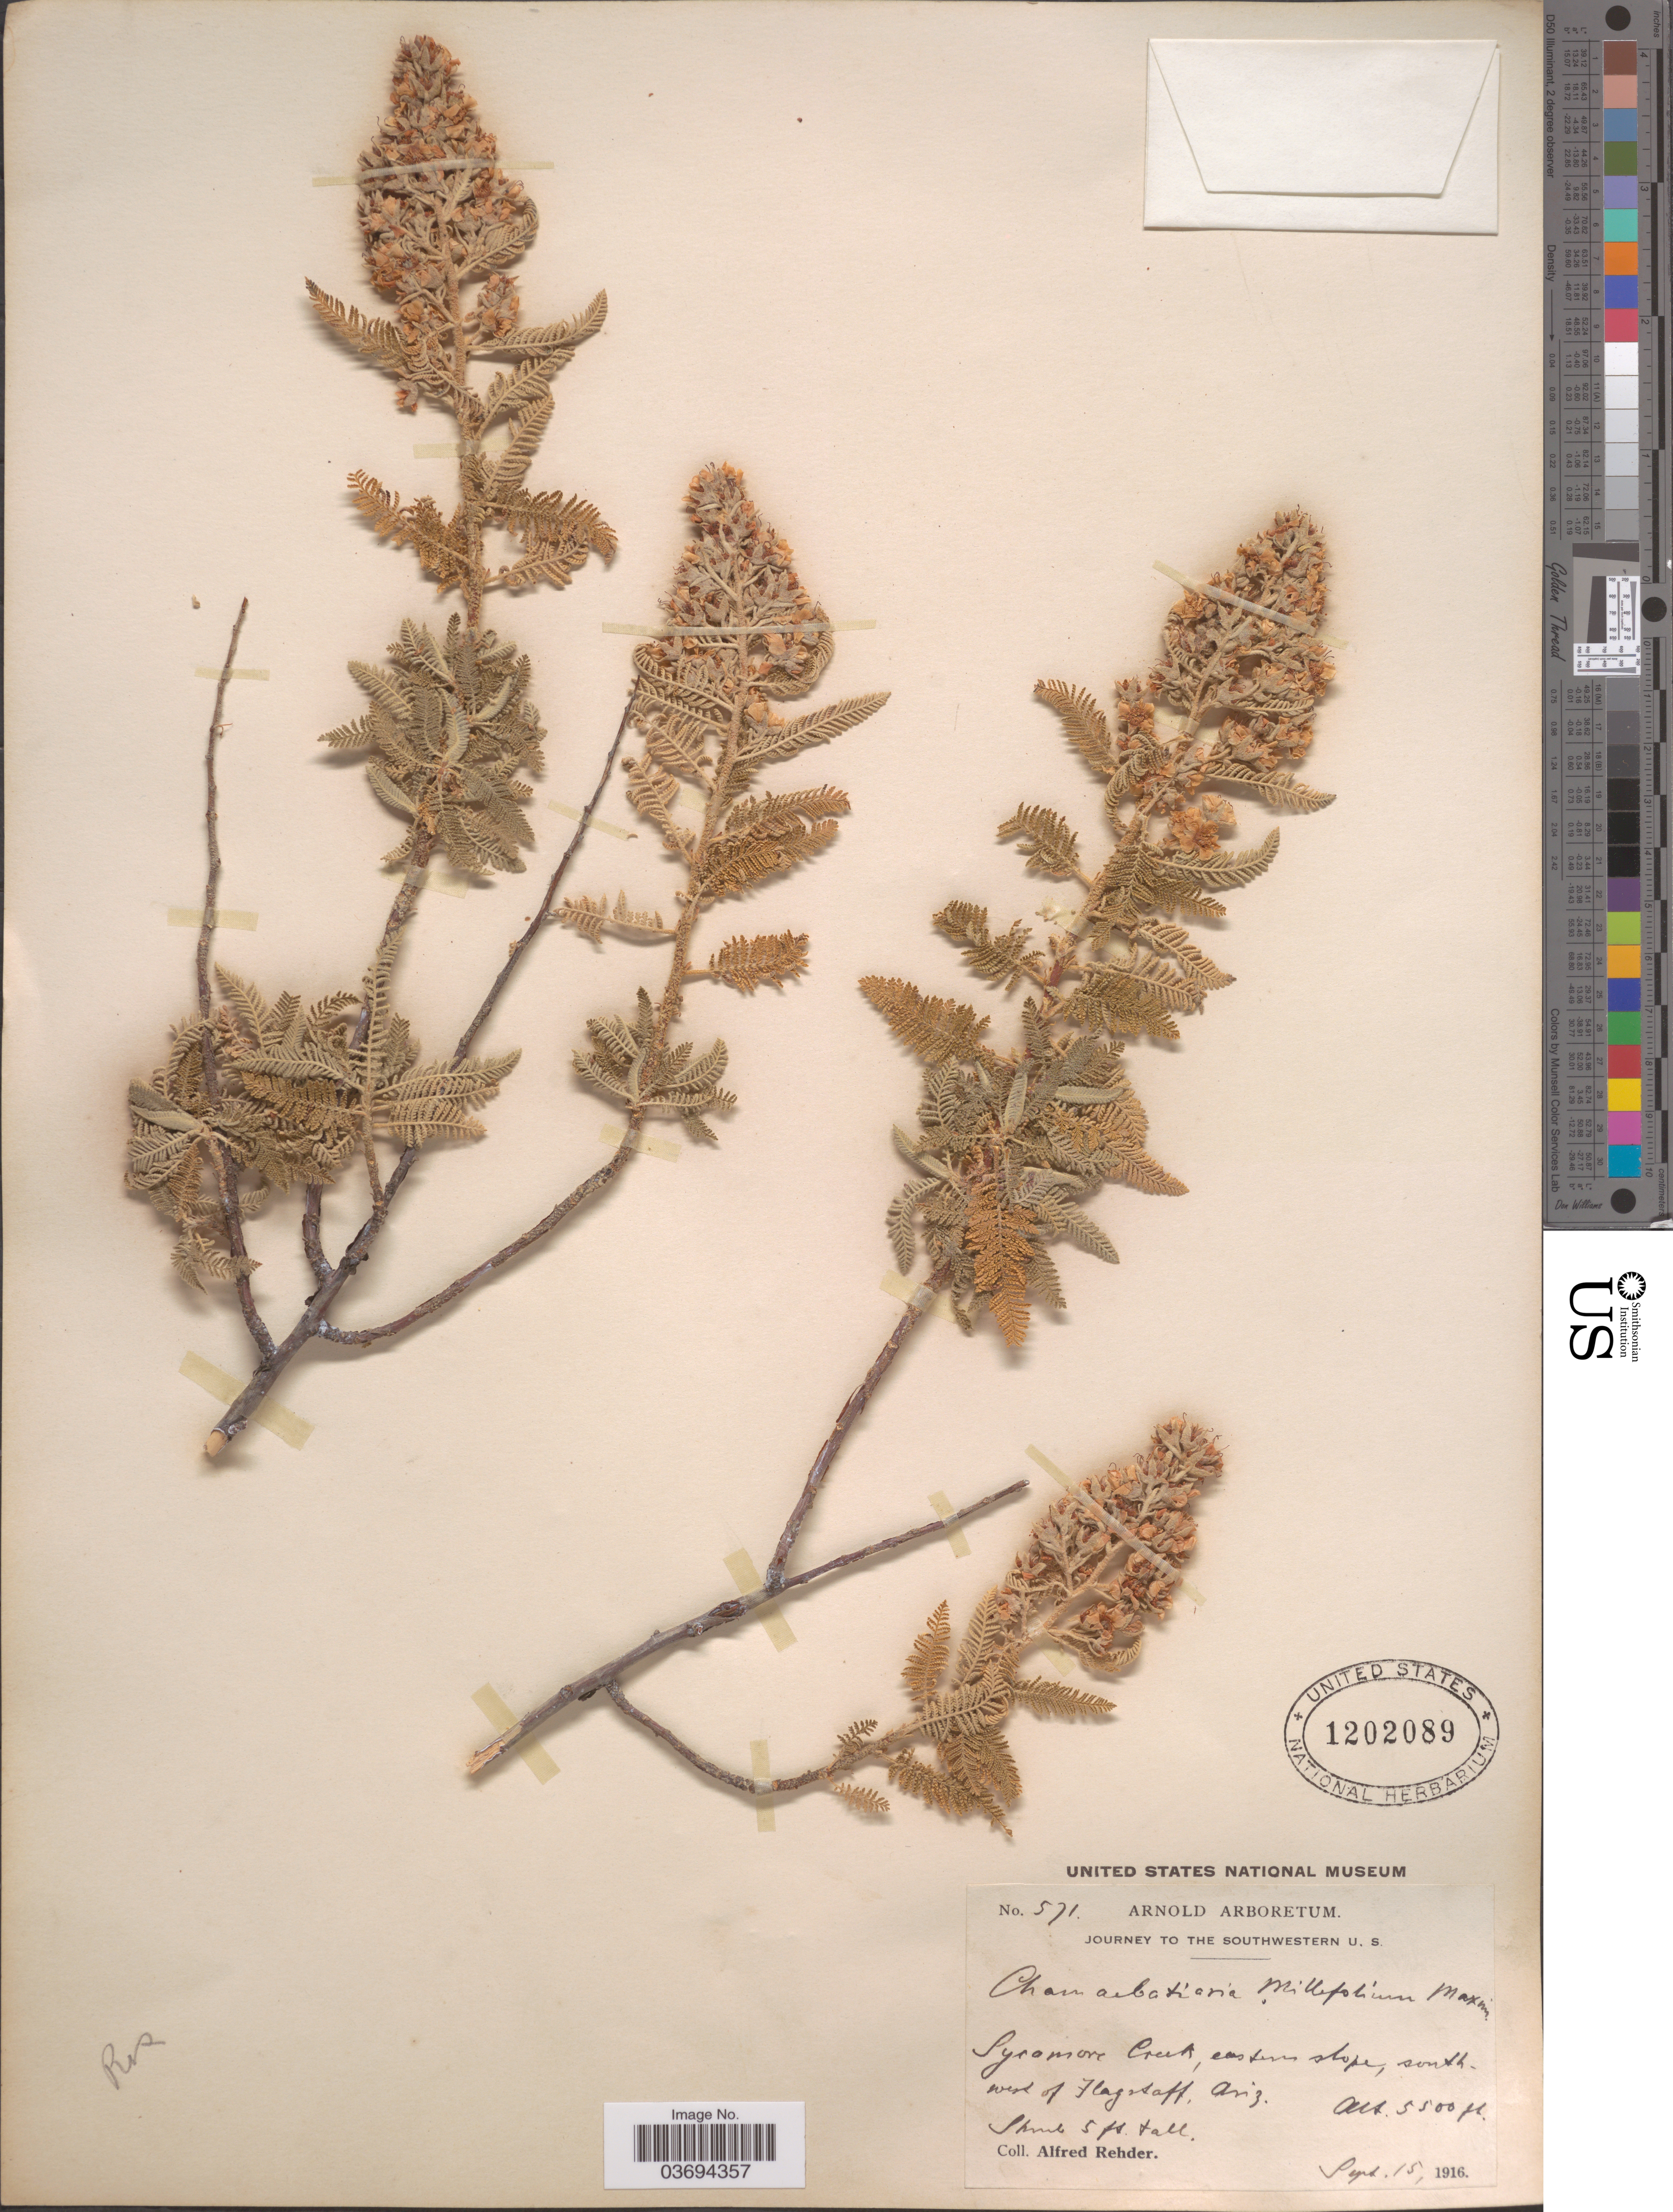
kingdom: Plantae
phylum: Tracheophyta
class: Magnoliopsida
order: Rosales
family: Rosaceae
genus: Chamaebatiaria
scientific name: Chamaebatiaria millefolium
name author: (Torr.) Maxim.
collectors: A. Rehder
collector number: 571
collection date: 1916-09-15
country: United States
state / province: Arizona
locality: Sycamore Creek, eastern slope, southwest of Flagstaff.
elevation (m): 1676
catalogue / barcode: US 1202089